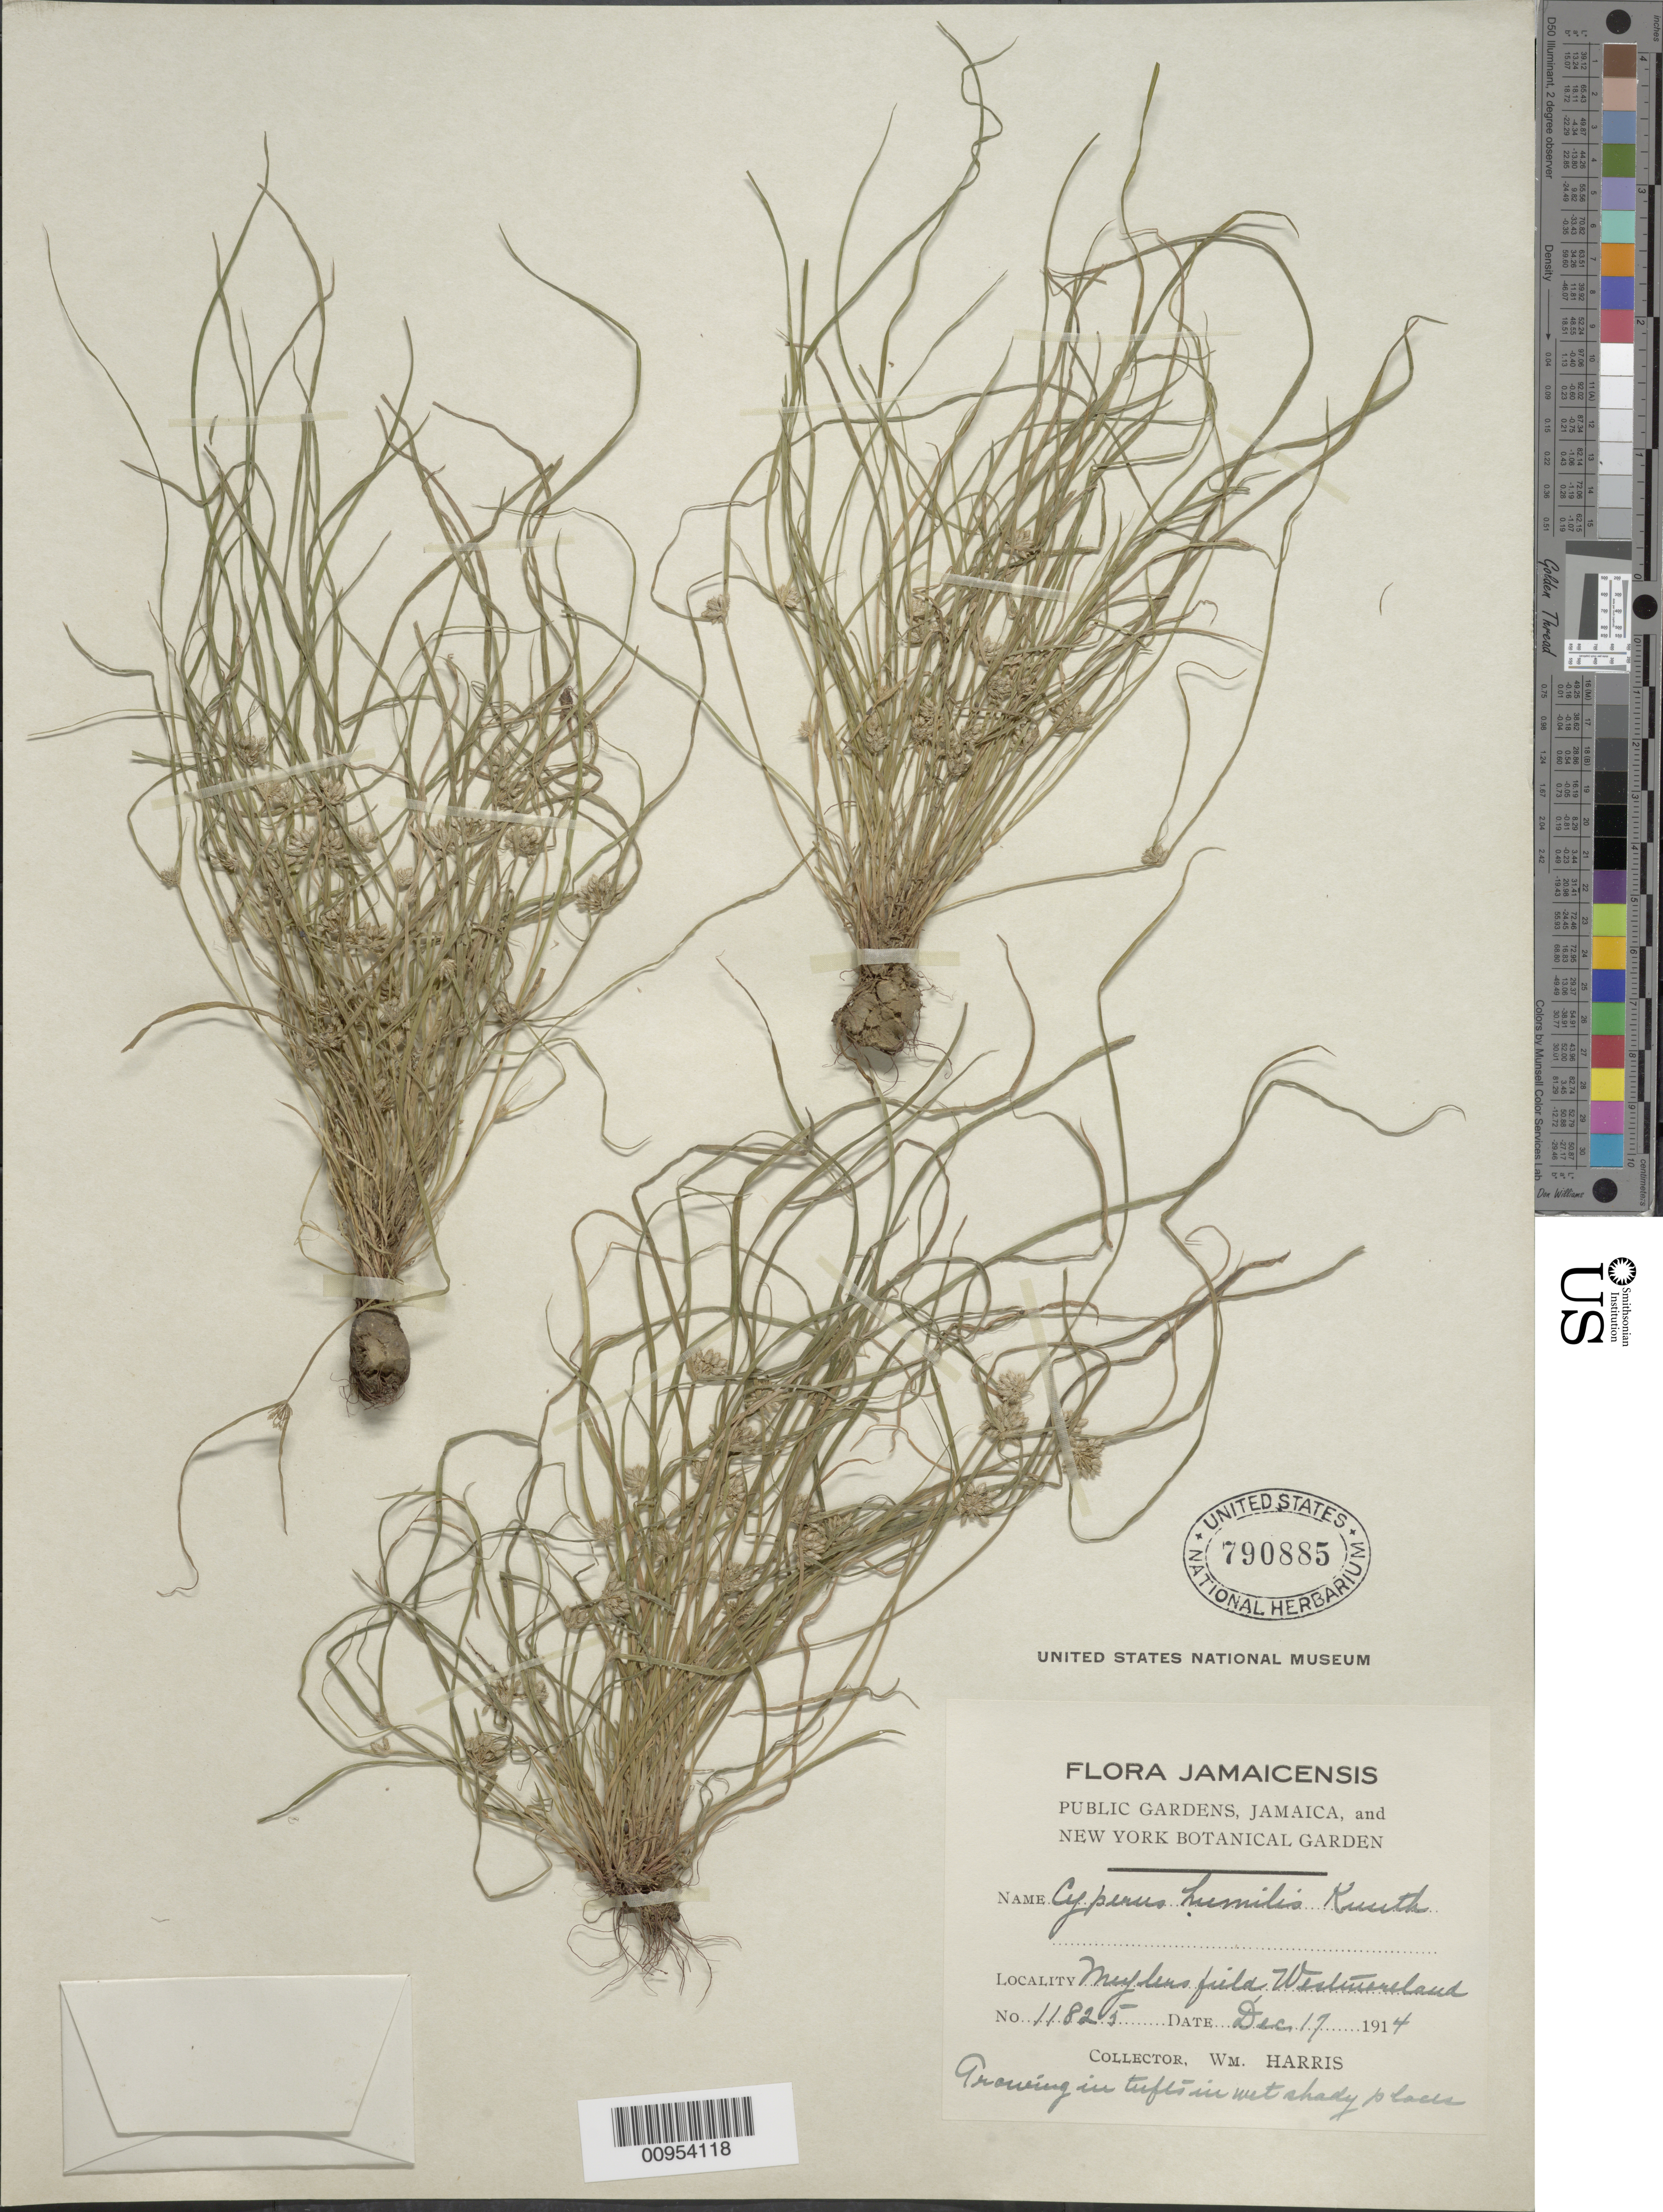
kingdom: Plantae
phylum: Tracheophyta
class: Liliopsida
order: Poales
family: Cyperaceae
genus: Cyperus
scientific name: Cyperus humilis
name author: Kunth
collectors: W. H. Harris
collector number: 11825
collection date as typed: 17 Dec 1914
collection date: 1914-12-17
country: Jamaica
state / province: Westmoreland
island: Jamaica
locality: Mylers field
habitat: Wet shady places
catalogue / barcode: US 790885